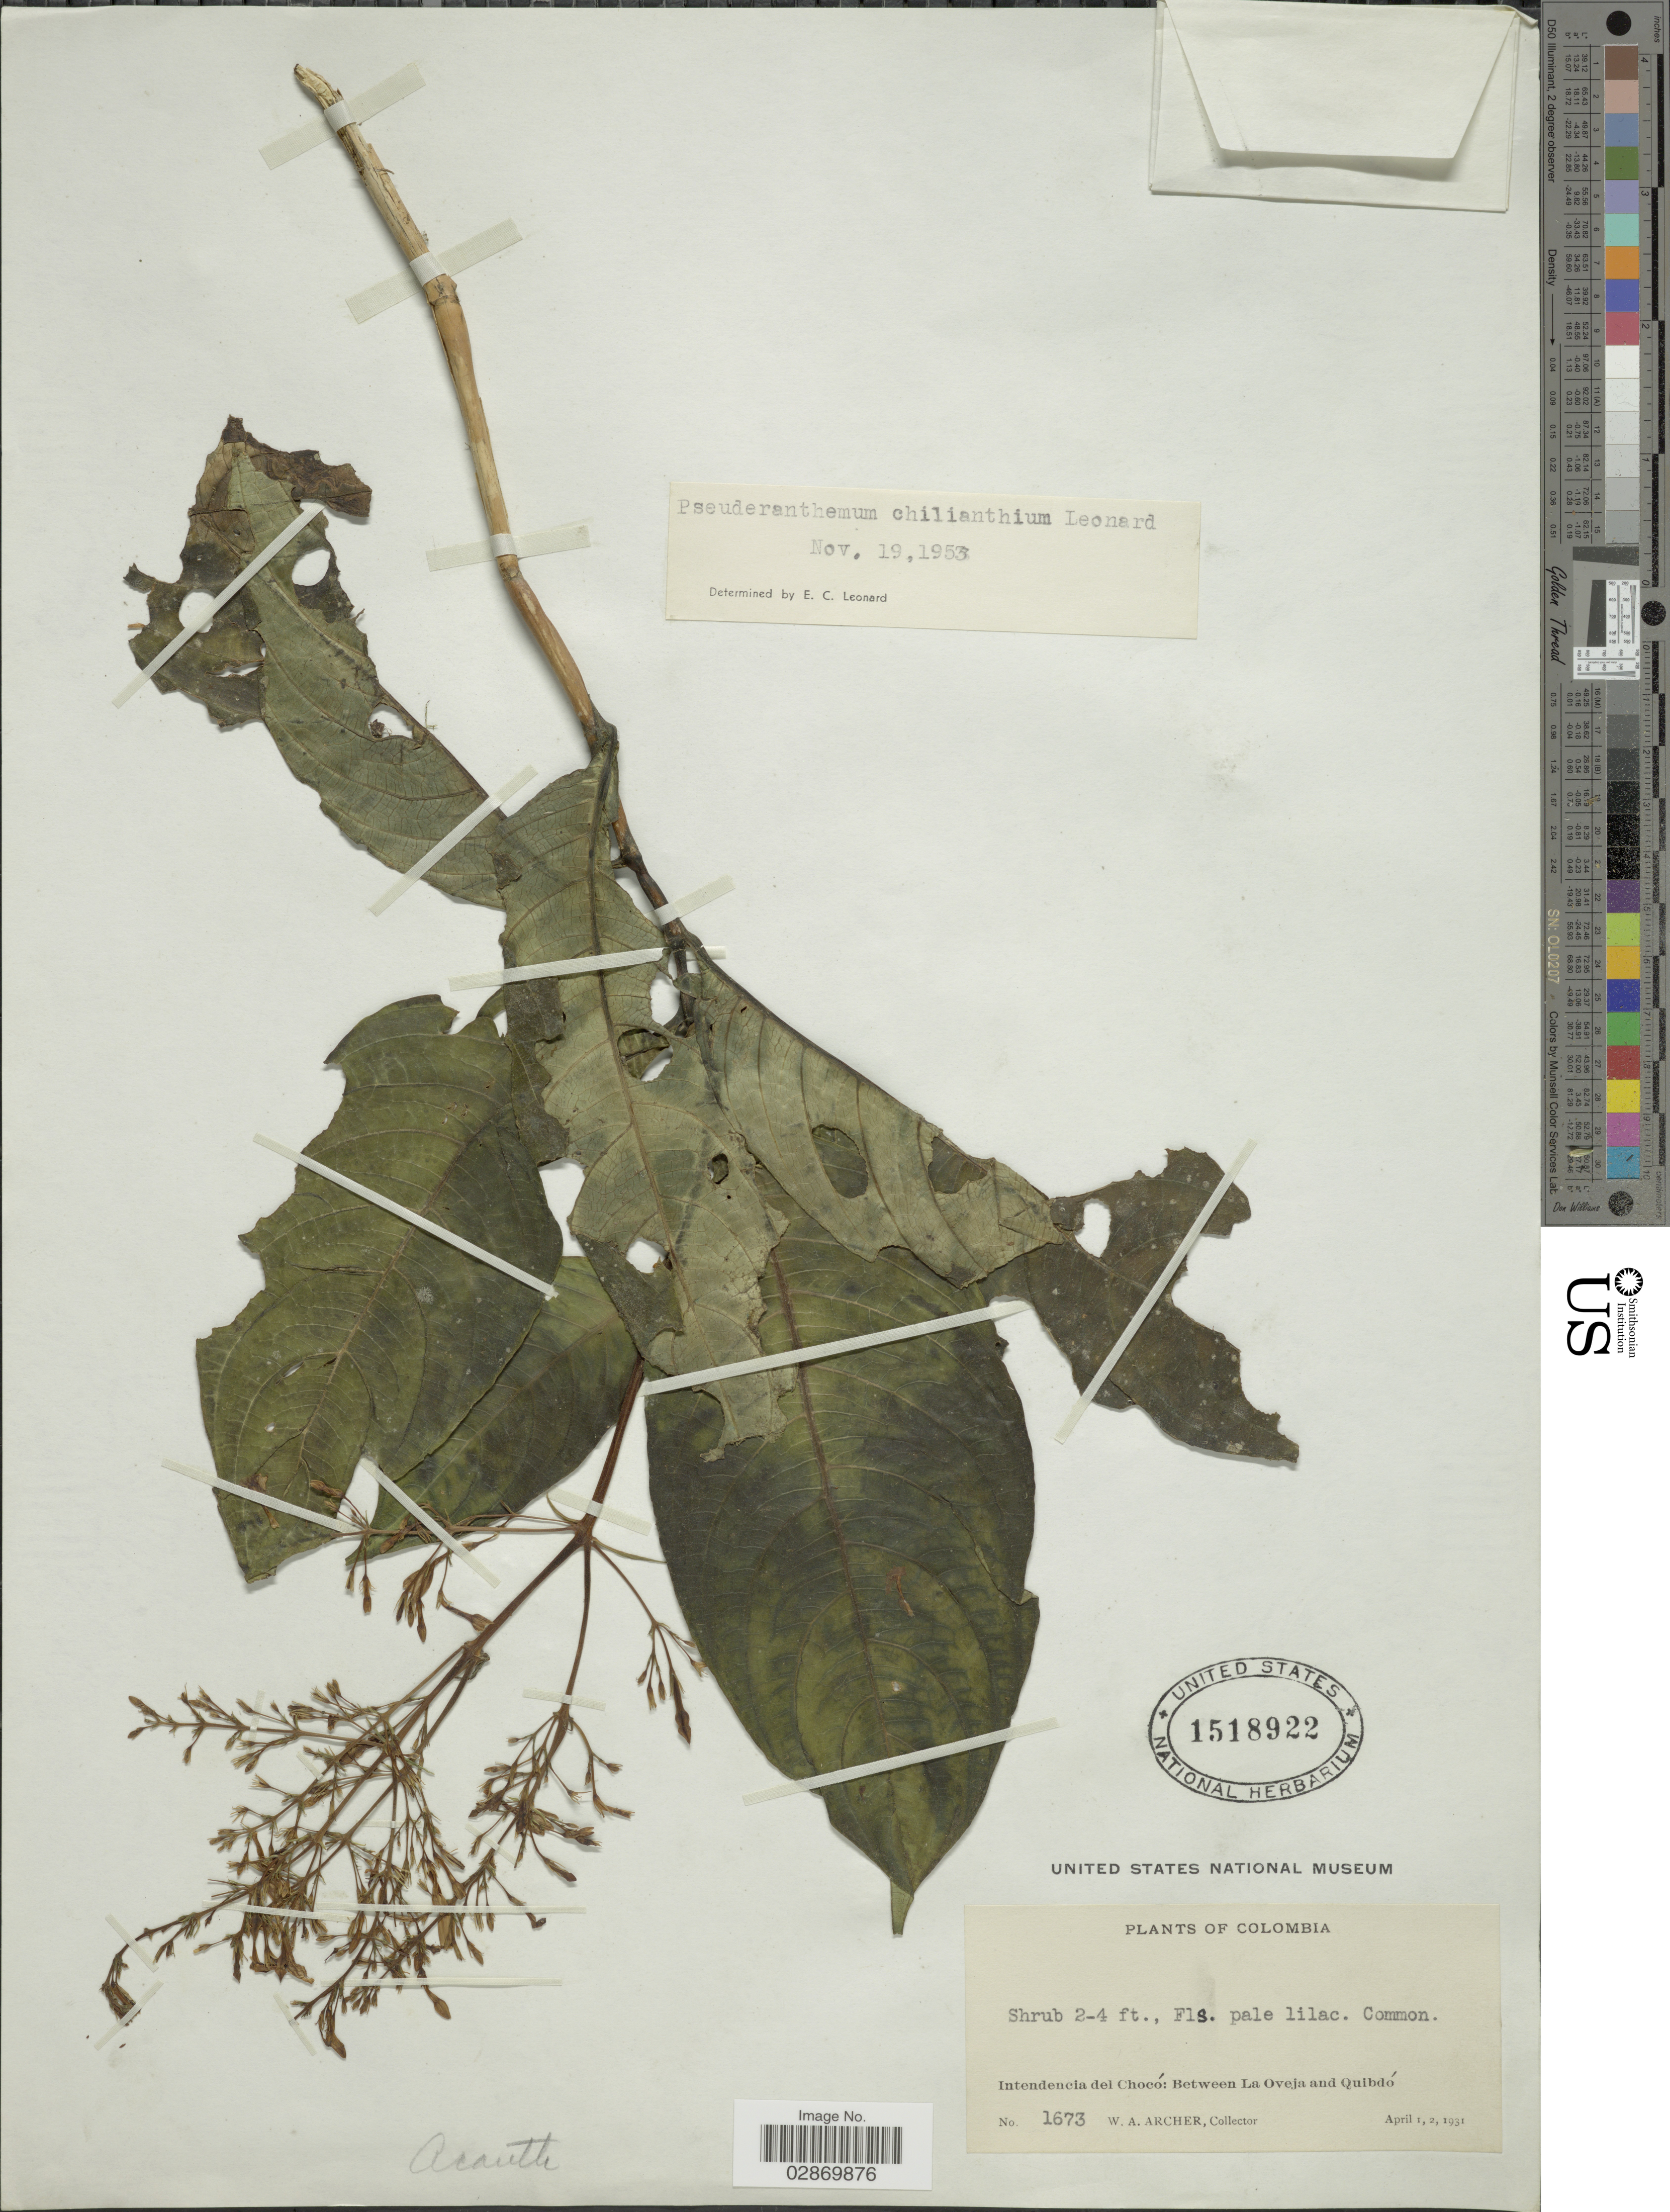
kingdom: Plantae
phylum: Tracheophyta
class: Magnoliopsida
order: Lamiales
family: Acanthaceae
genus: Pseuderanthemum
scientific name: Pseuderanthemum chilianthium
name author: Leonard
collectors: W. Archer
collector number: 1673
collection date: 1931-04-01/1931-04-02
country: Colombia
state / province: Chocó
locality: Intendencia del Chocó, Between La Oveja and Quibdó.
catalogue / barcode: US 1518922